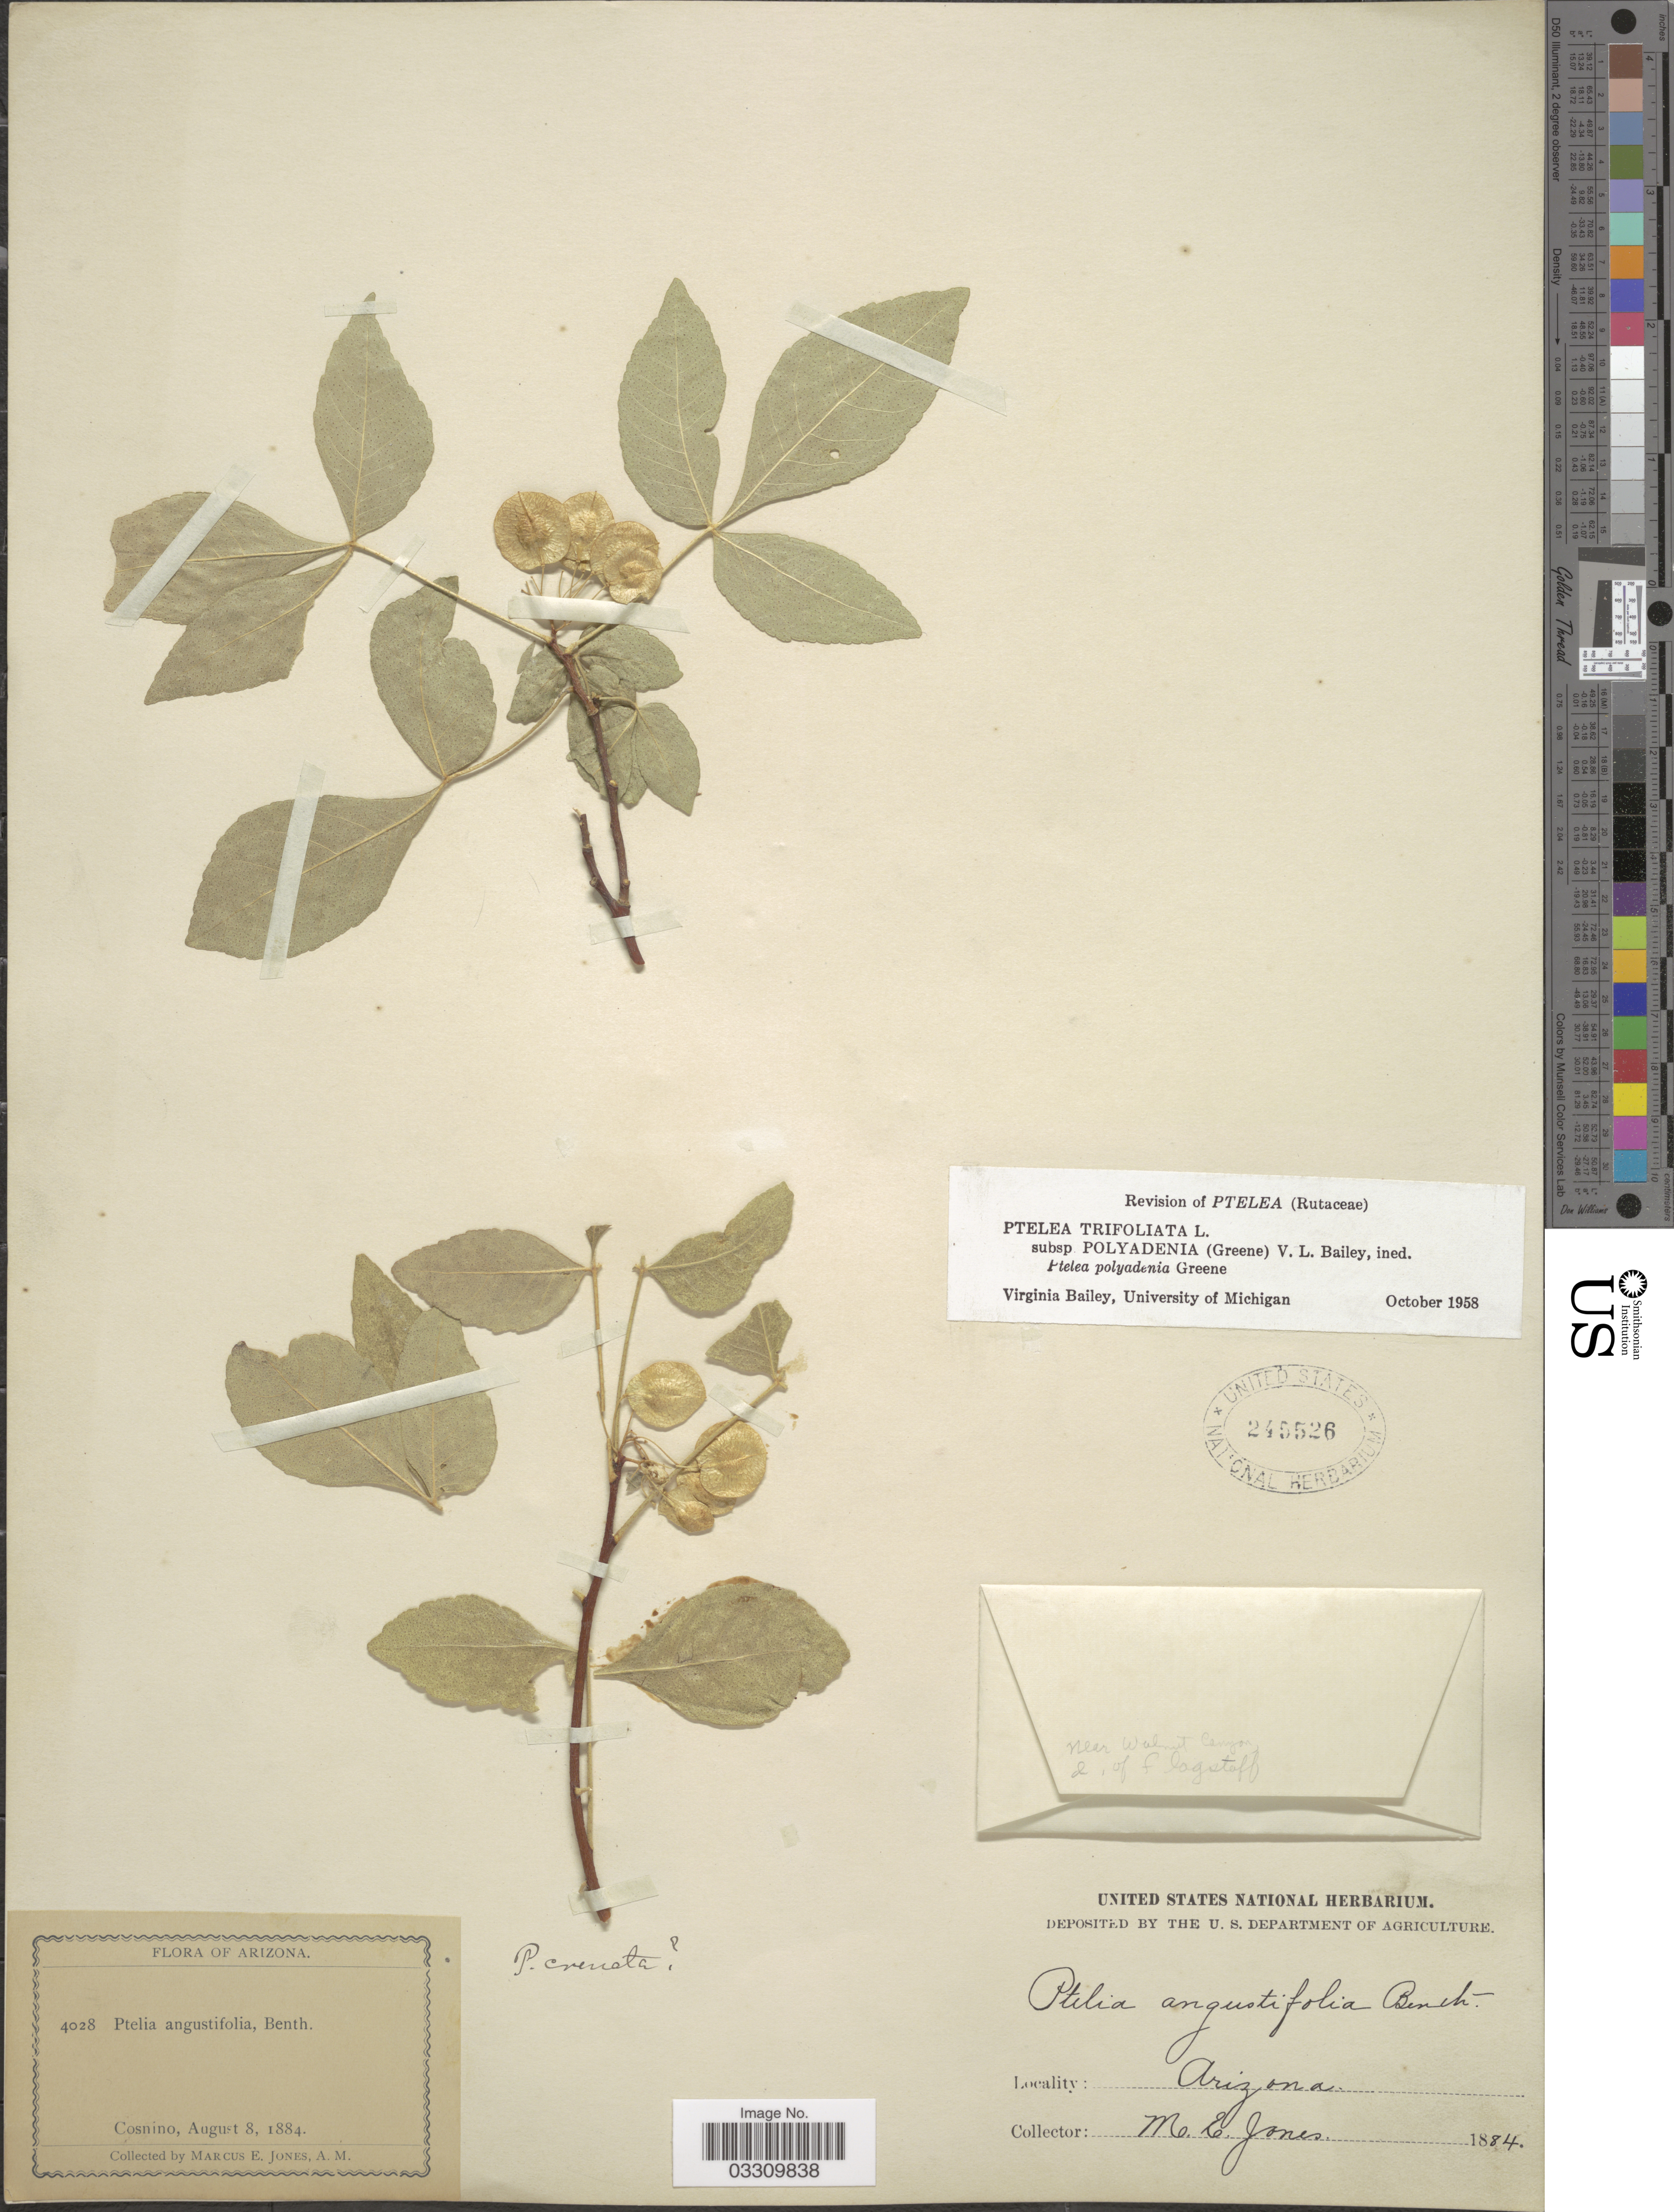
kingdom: Plantae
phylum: Tracheophyta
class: Magnoliopsida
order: Sapindales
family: Rutaceae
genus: Ptelea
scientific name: Ptelea trifoliata subsp. polyadenia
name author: (Greene) V. L. Bailey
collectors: M. E. Jones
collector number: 4028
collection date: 1884-08-08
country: United States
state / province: Arizona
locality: Cosnino.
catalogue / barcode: US 245526